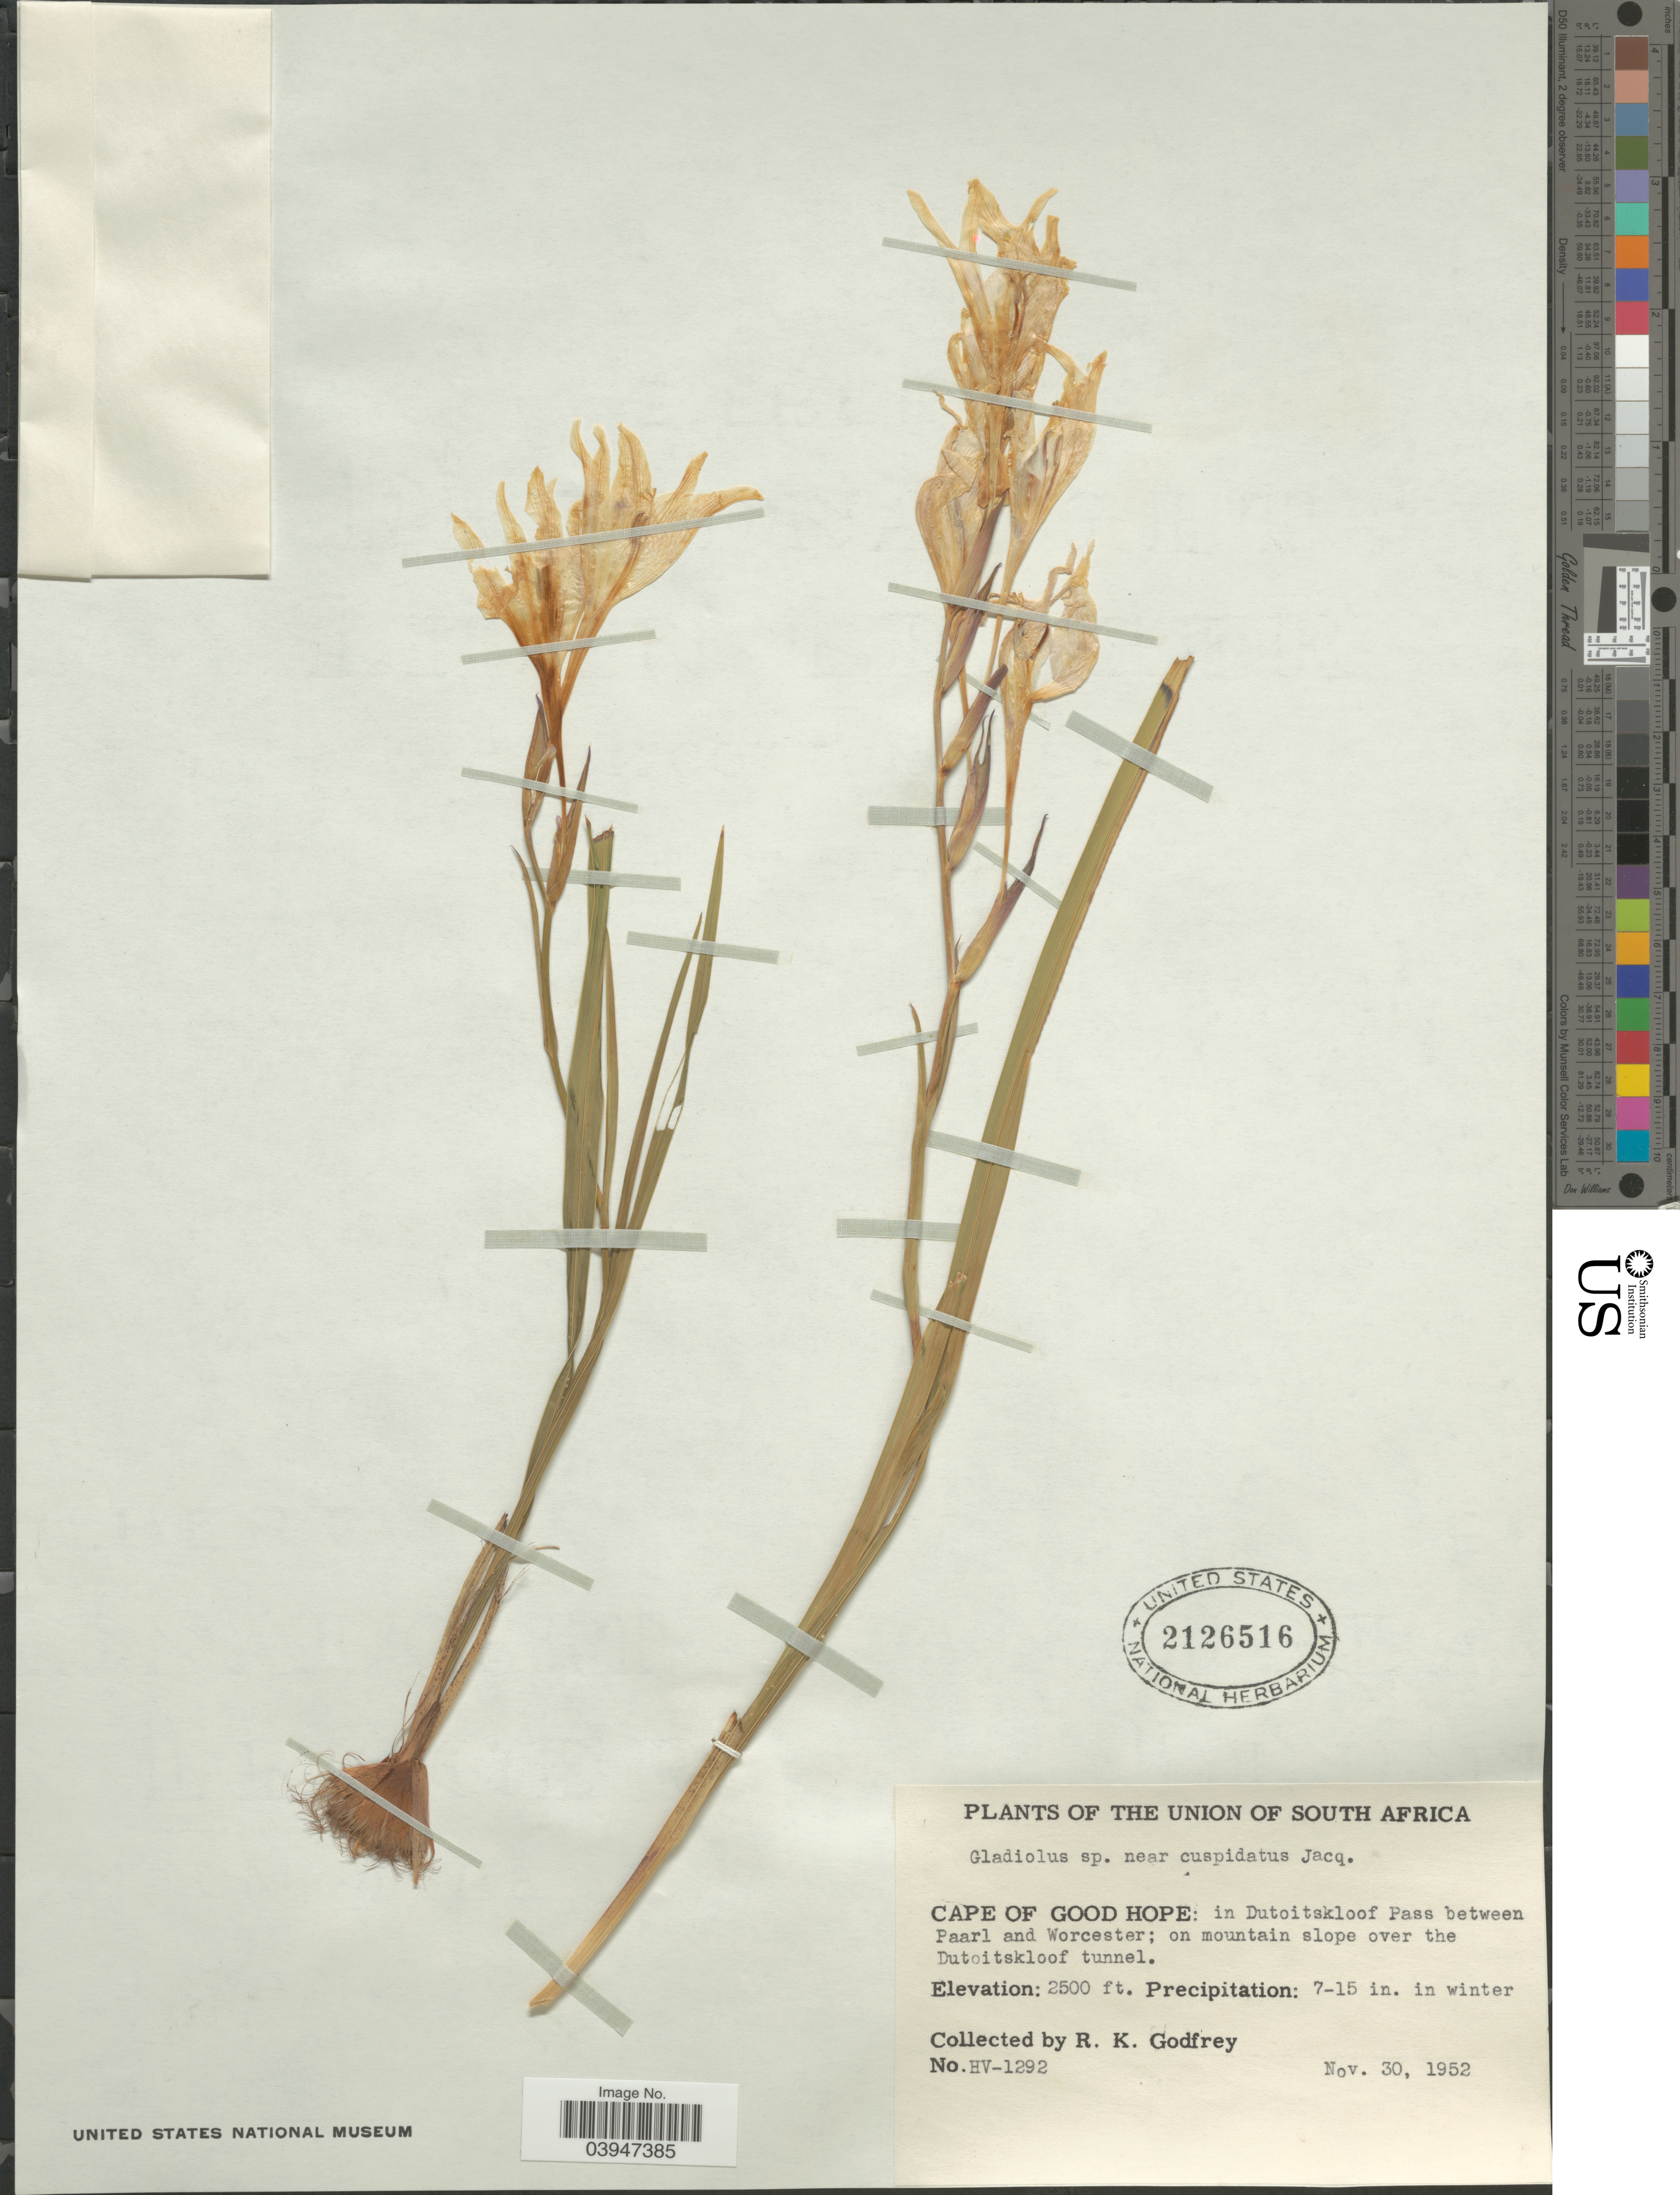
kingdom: Plantae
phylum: Tracheophyta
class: Liliopsida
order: Asparagales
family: Iridaceae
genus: Gladiolus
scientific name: Gladiolus cuspidatus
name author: Jacq.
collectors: R. K. Godfrey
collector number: HV-1292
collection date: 1952-11-30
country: South Africa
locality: Cape of Good Hope: in Dutoitskloof Pass between Paarl and Worcester; on mountain slope over the Dutoitskloof tunnel.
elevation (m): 762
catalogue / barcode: US 2126516